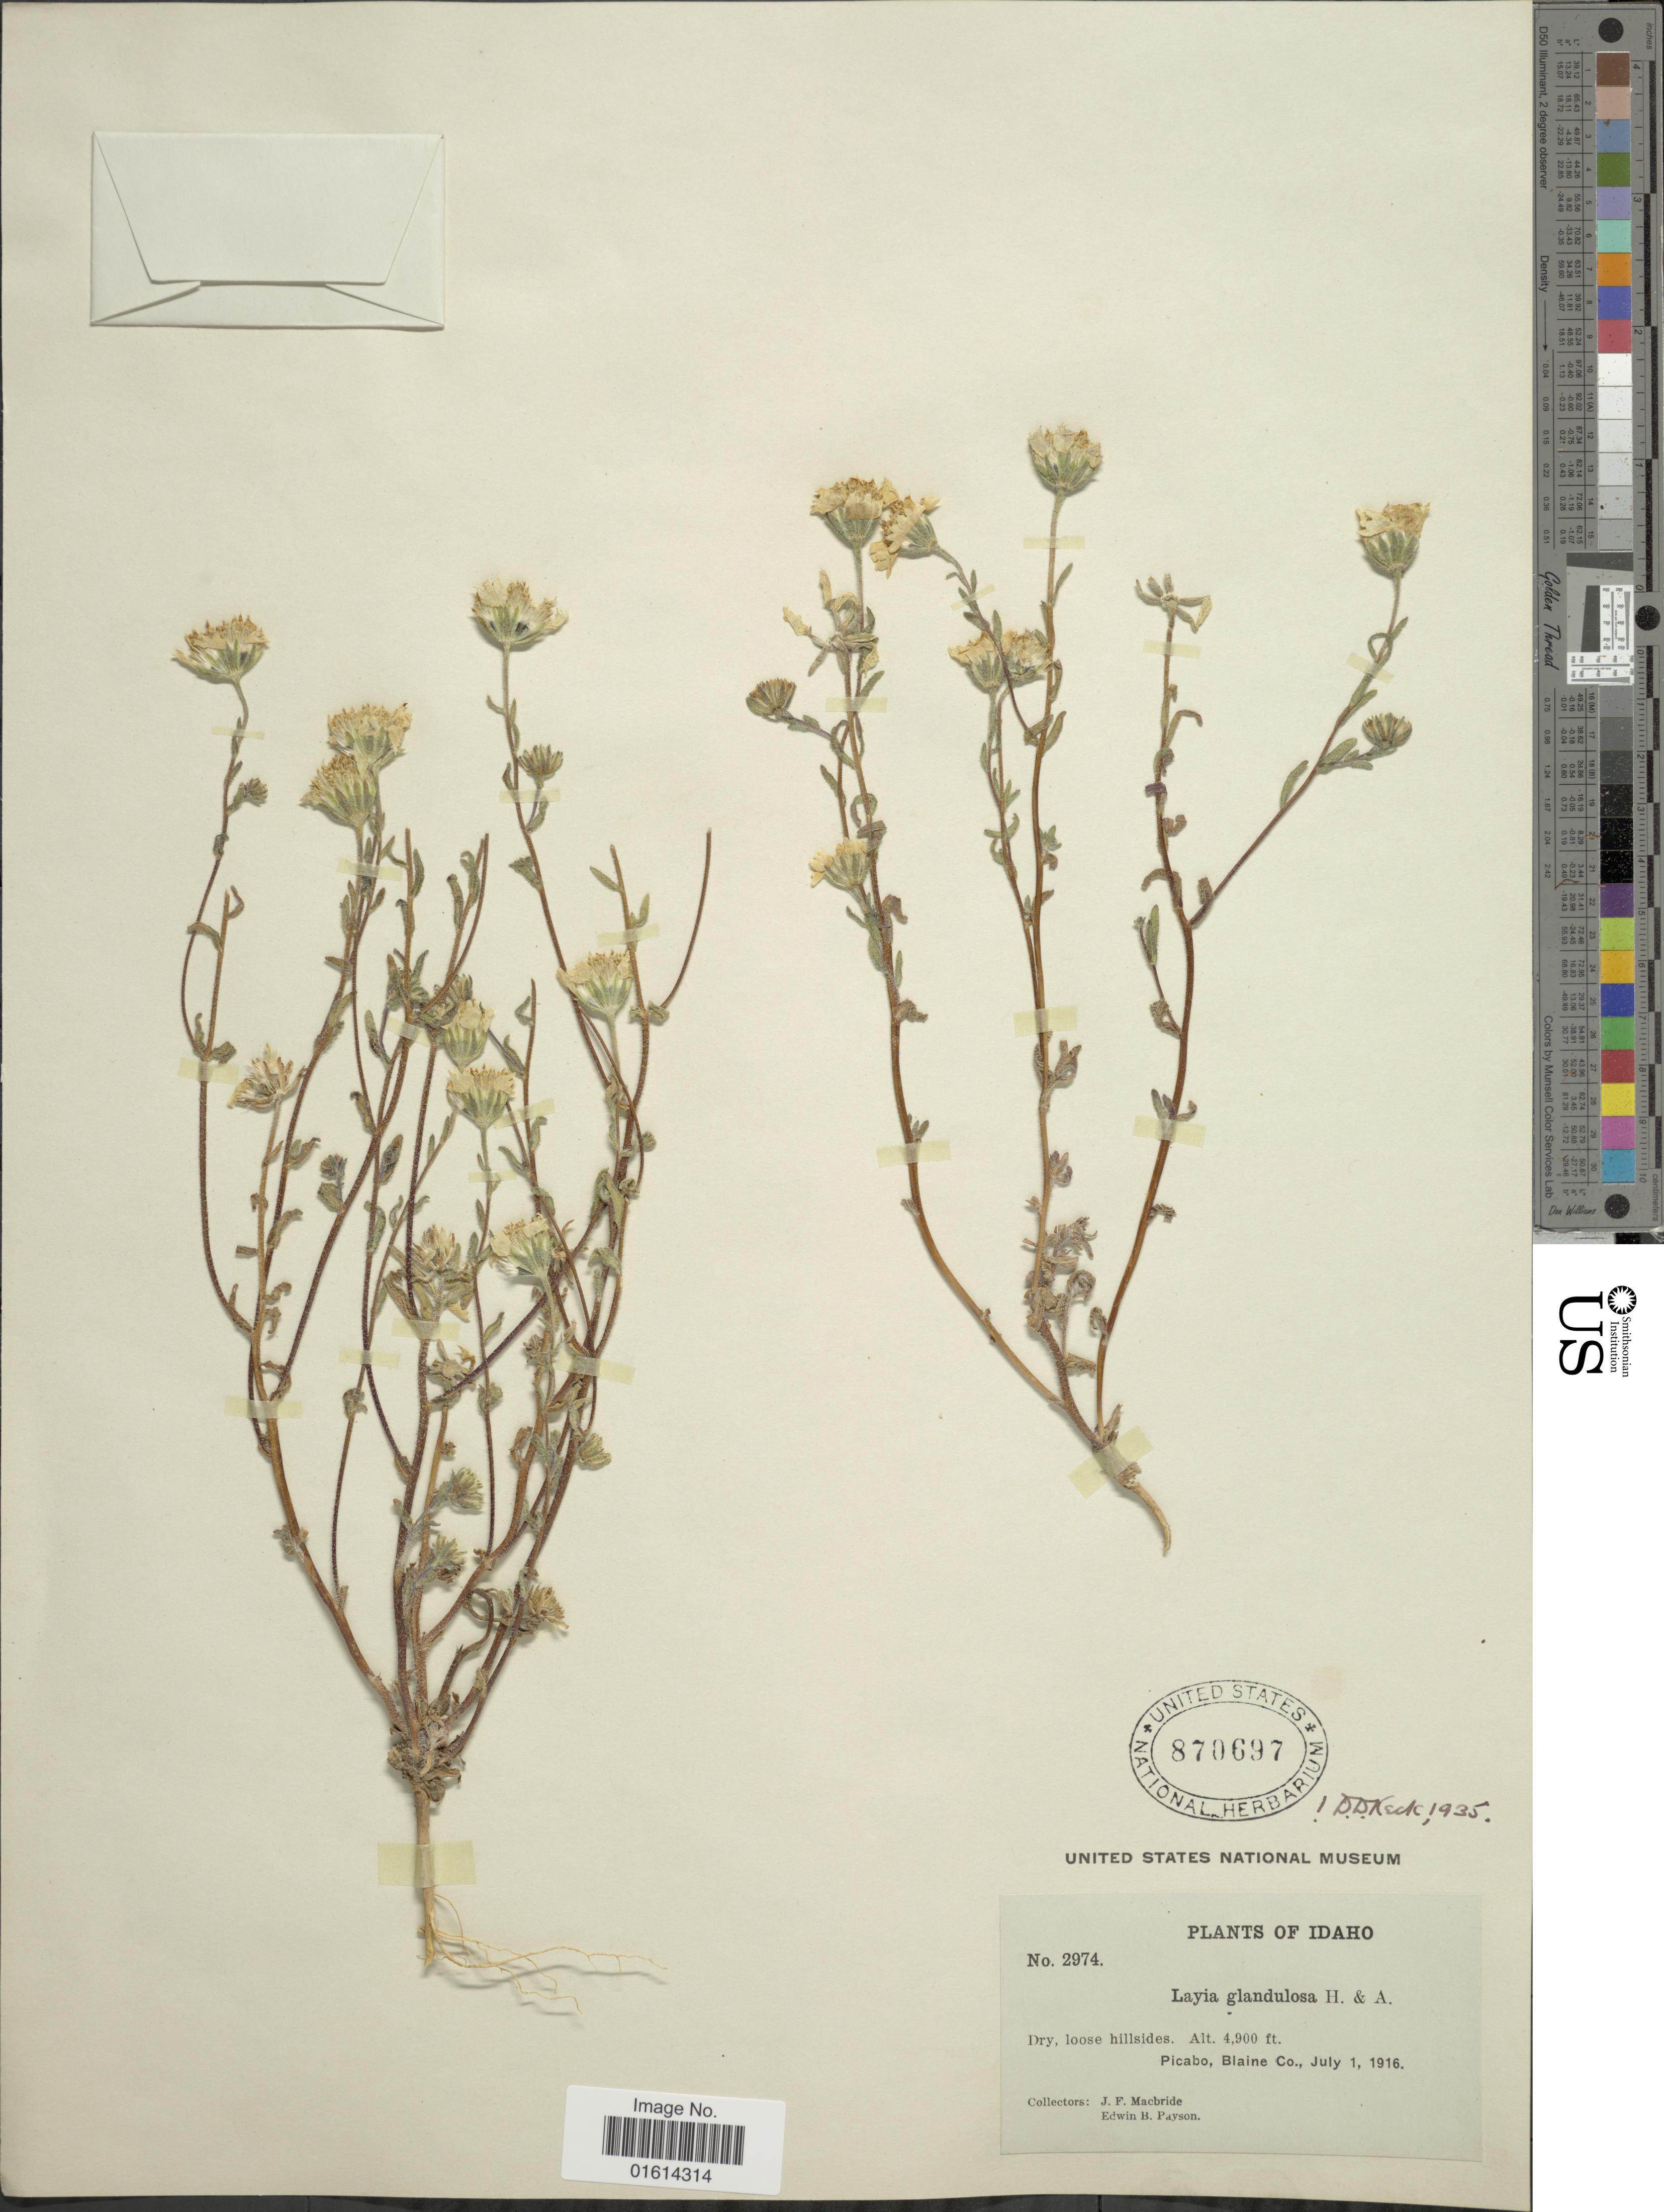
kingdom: Plantae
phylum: Tracheophyta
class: Magnoliopsida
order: Asterales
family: Asteraceae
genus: Layia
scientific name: Layia glandulosa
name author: Hook. & Arn.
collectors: J. F. Macbride & E. B. Payson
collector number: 2974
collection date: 1916-07-01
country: United States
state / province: Idaho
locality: Picabo, Blaine Co.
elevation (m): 1494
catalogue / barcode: US 870697